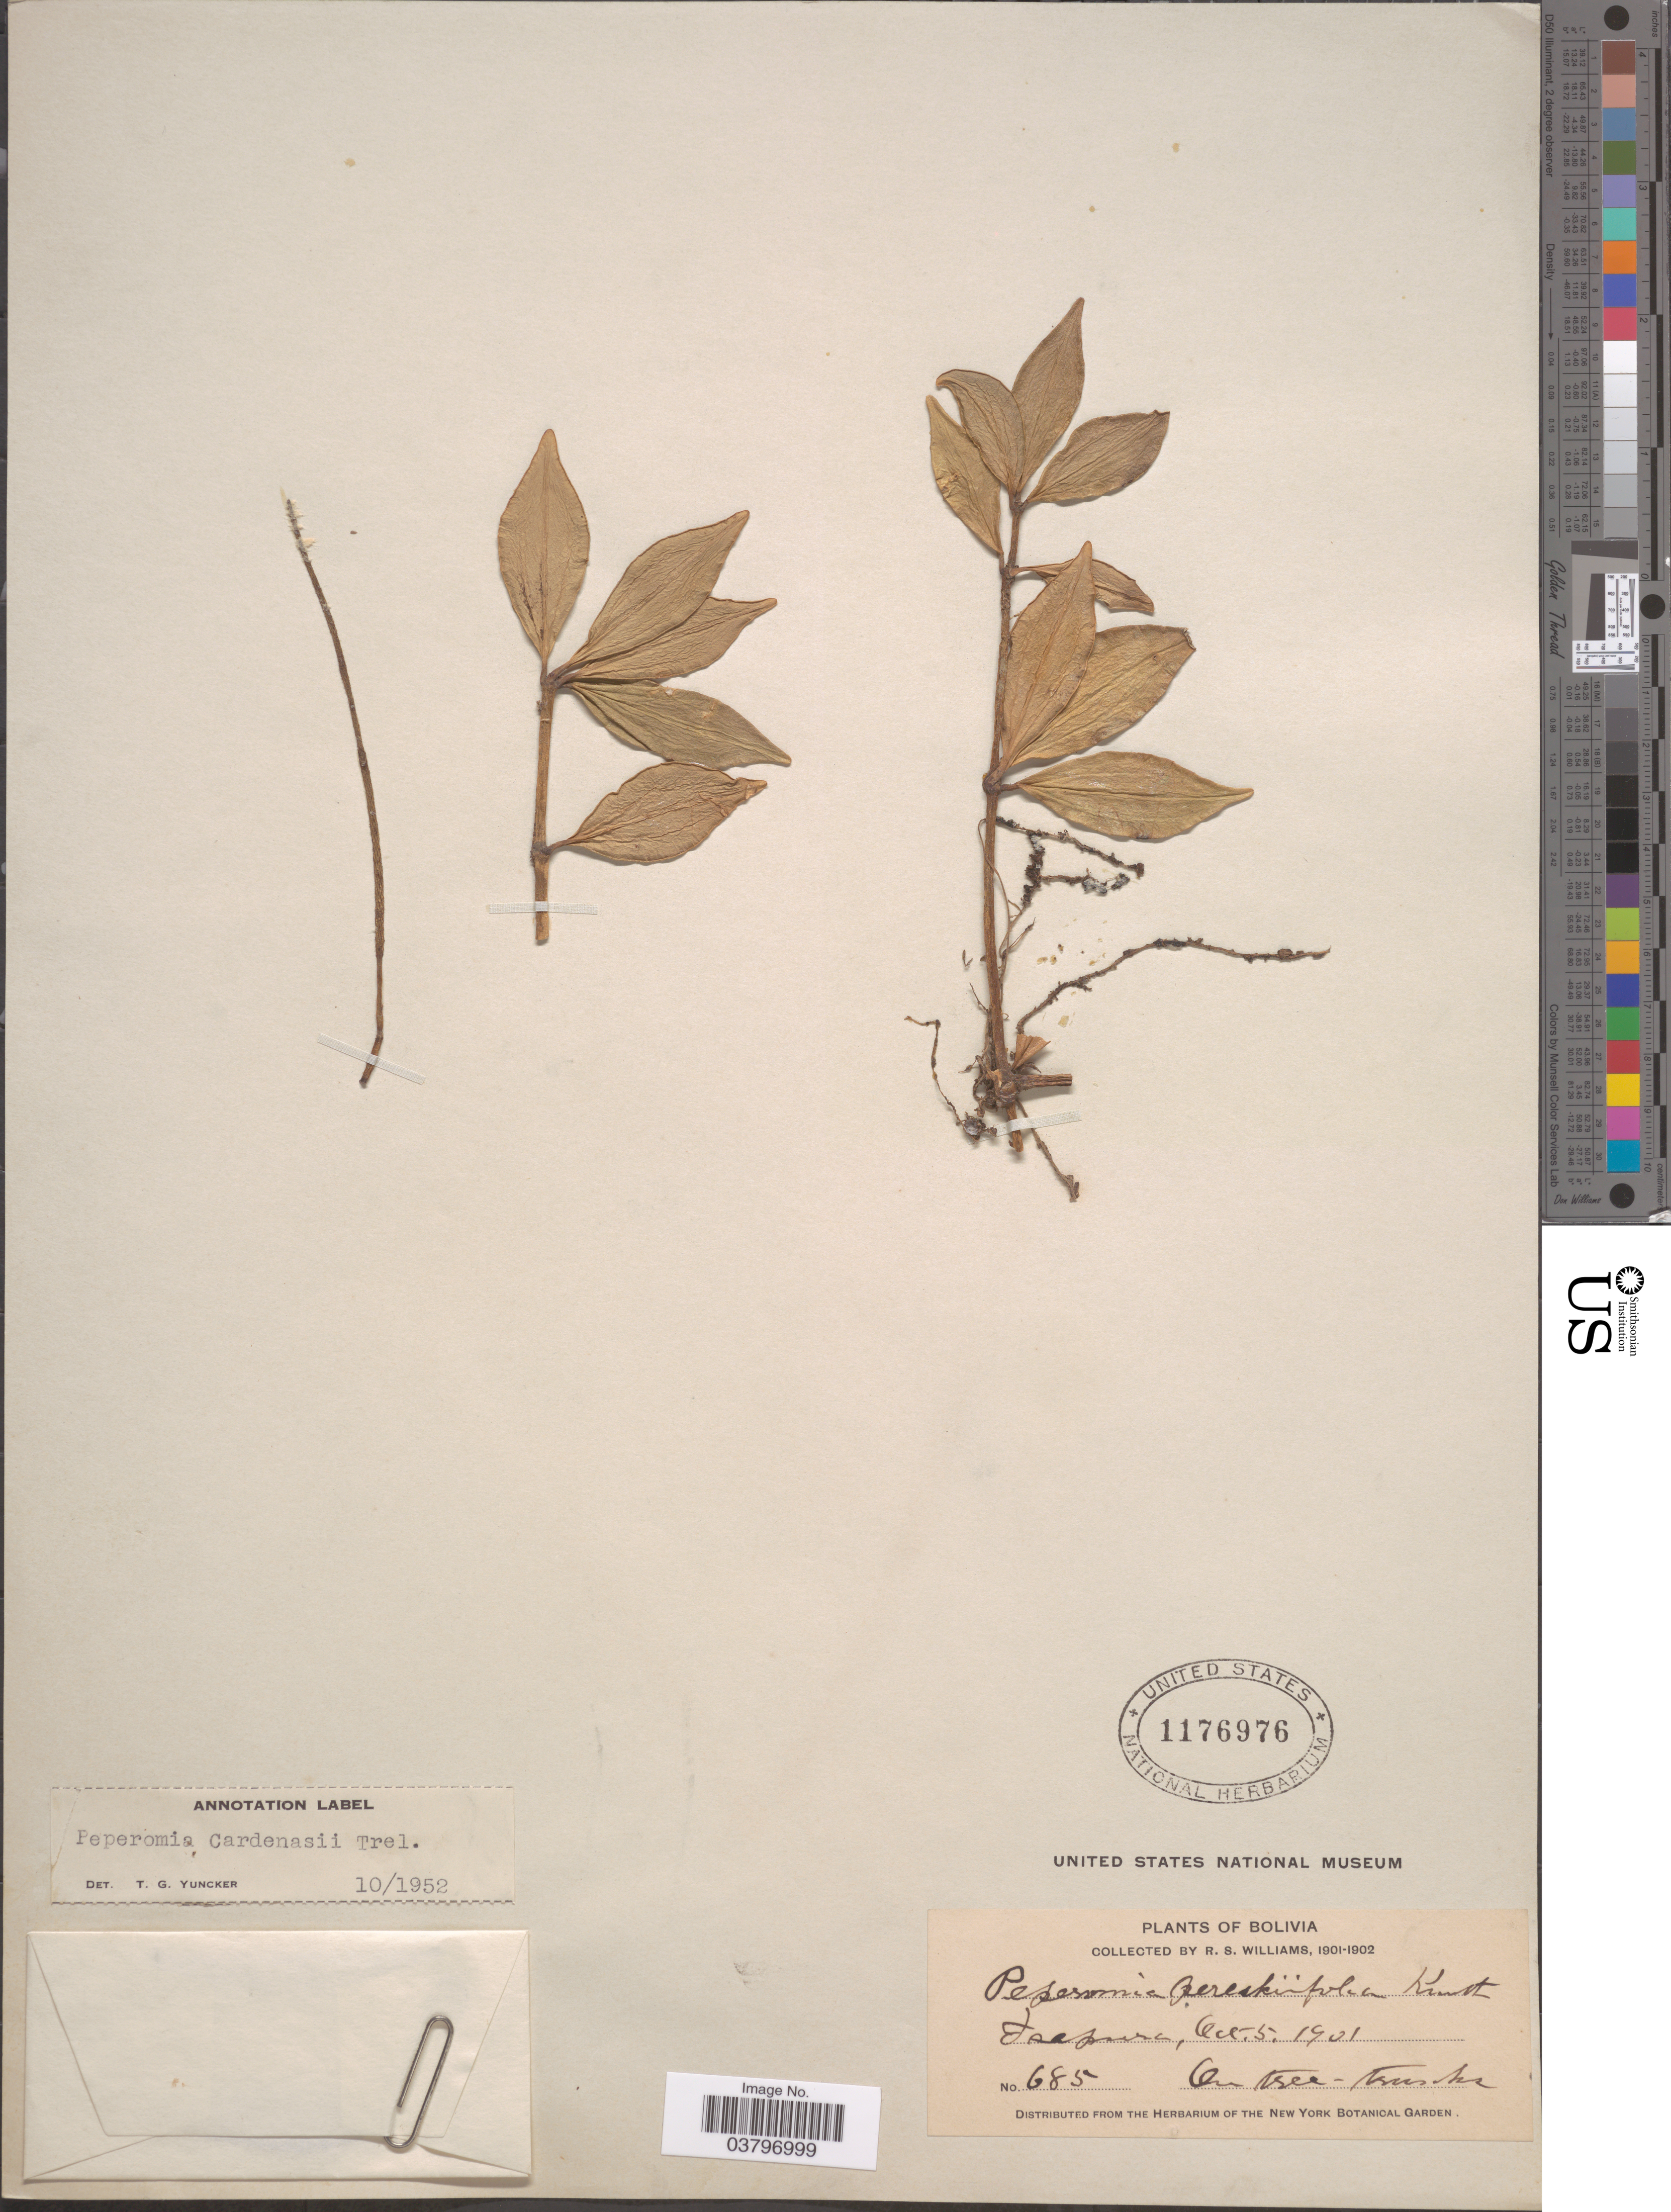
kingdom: Plantae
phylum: Tracheophyta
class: Magnoliopsida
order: Piperales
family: Piperaceae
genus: Peperomia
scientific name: Peperomia cardenasii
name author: Trel.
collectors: R. S. Williams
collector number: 685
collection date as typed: Oct. 5, 1901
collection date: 1901-10-05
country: Bolivia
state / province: La Páz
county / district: Larecaja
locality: Isupuri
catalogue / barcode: US 1176976